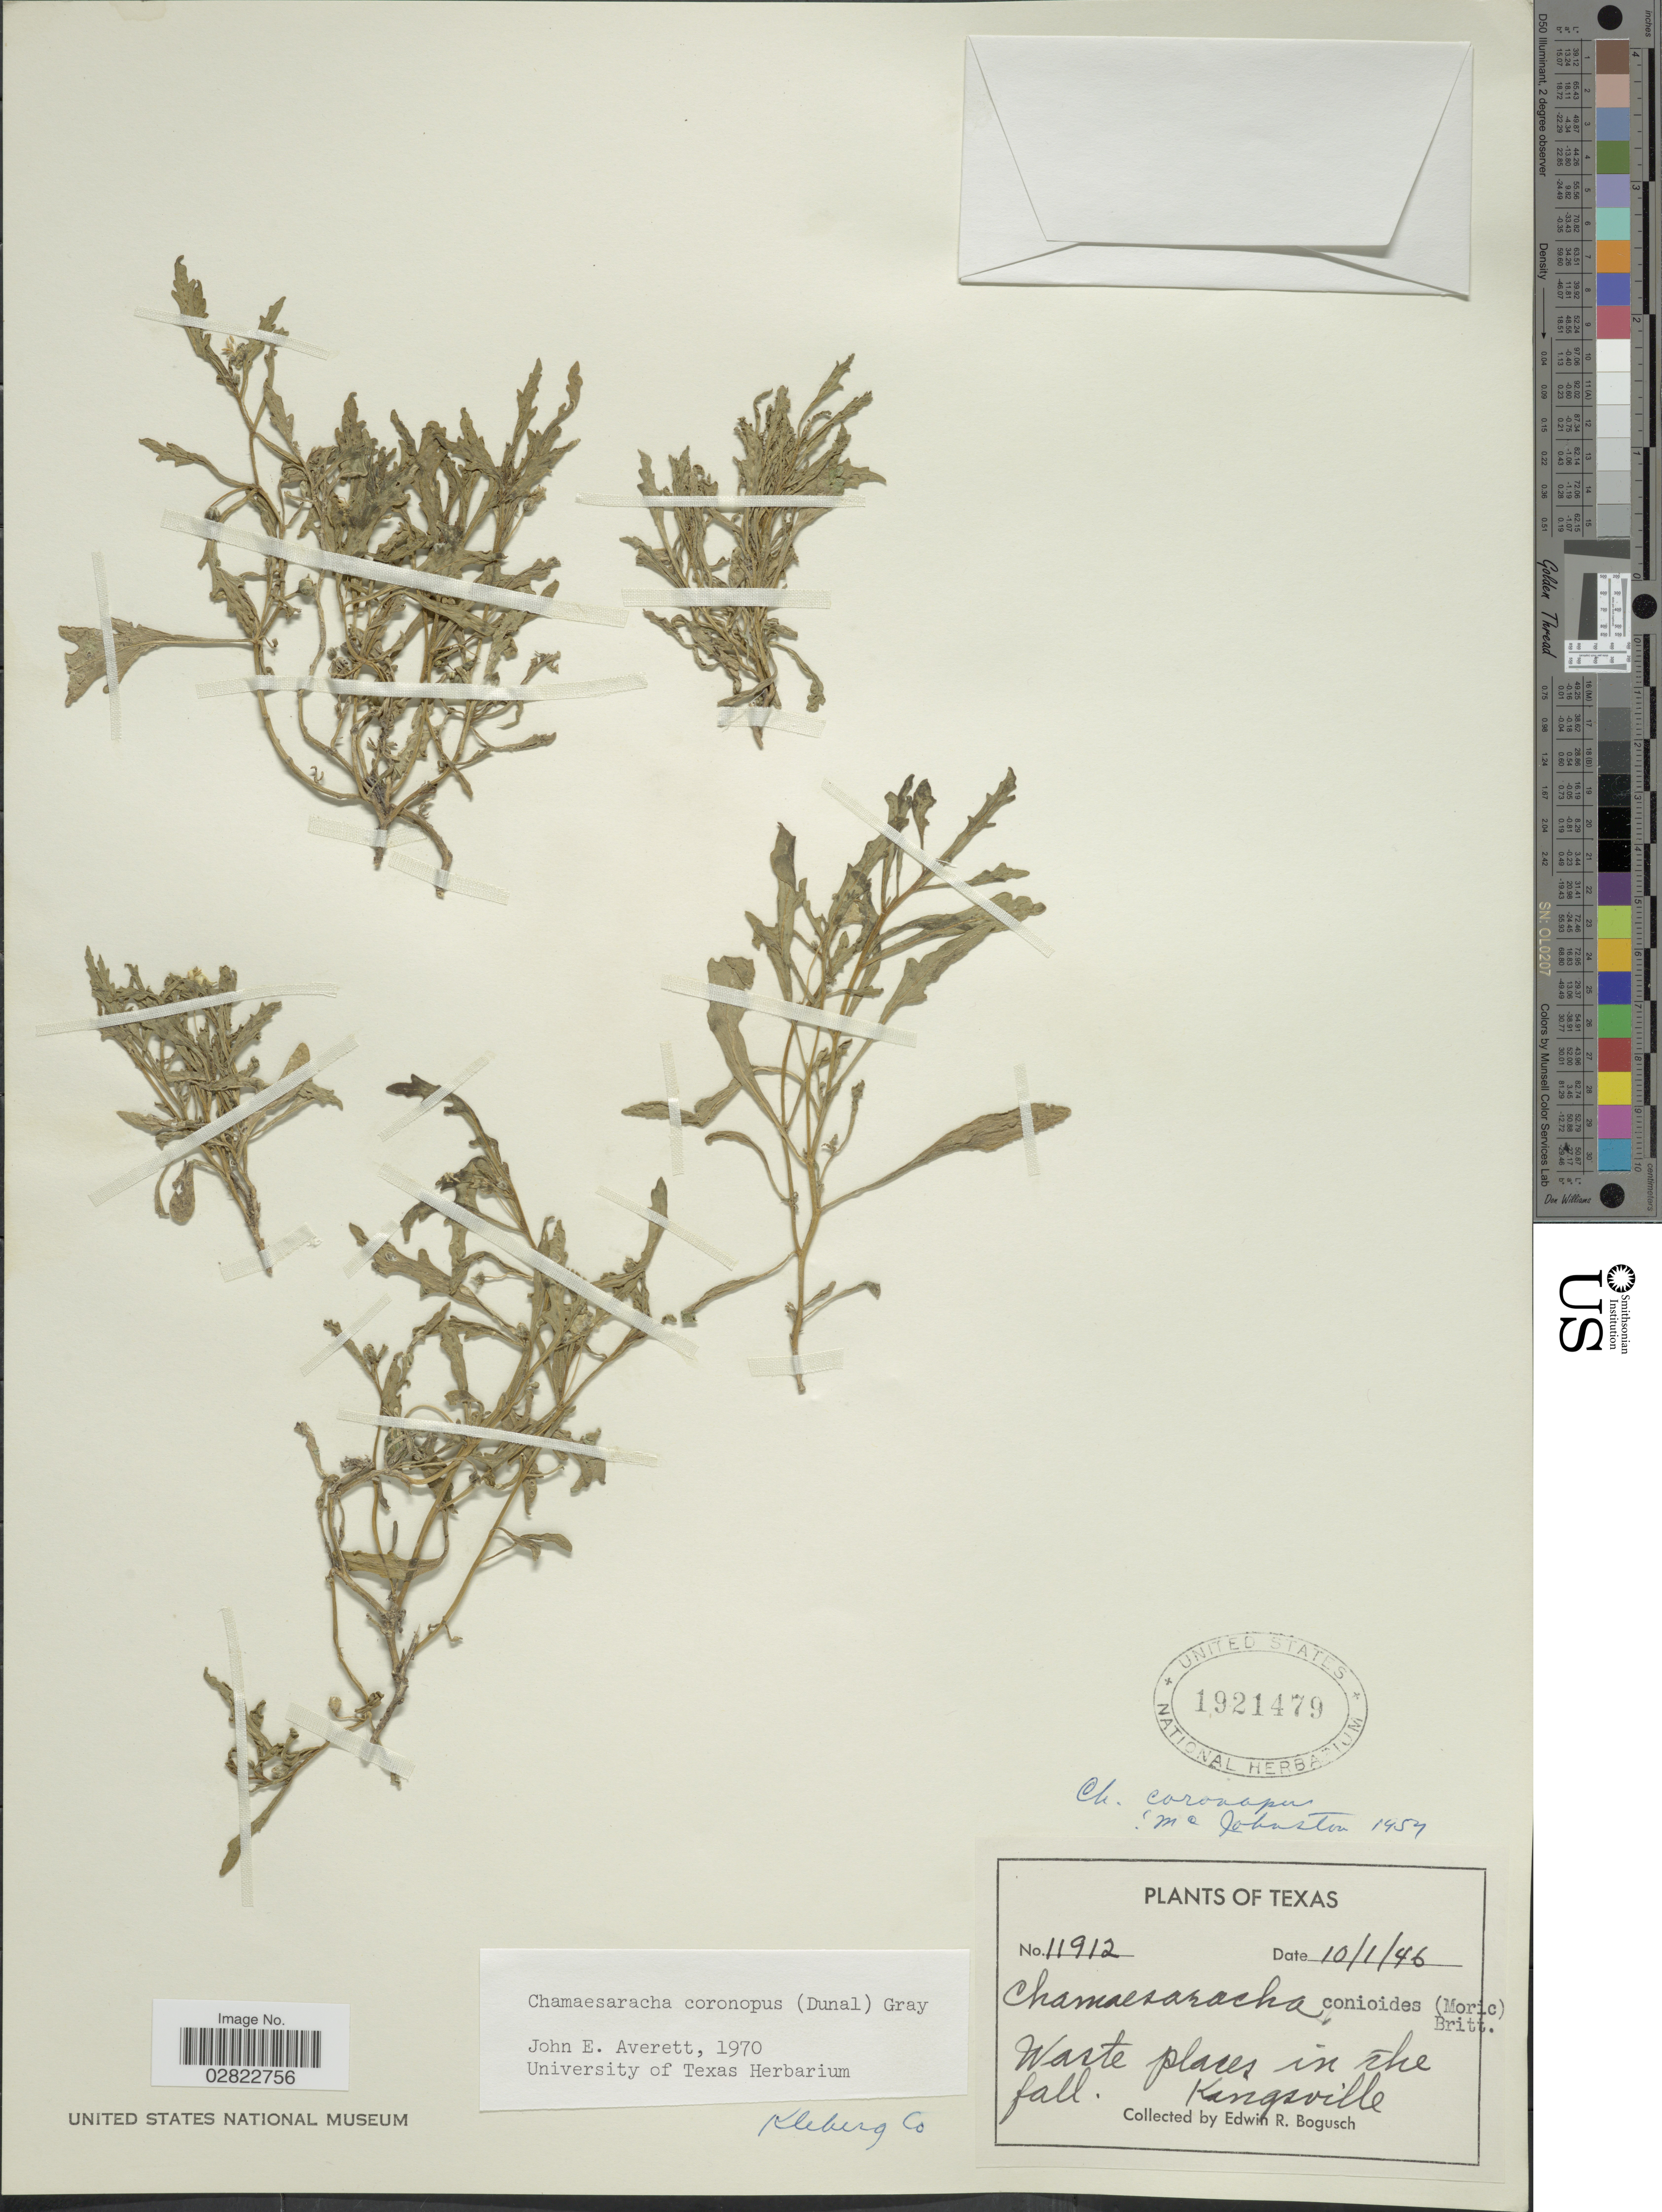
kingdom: Plantae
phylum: Tracheophyta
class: Magnoliopsida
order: Solanales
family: Solanaceae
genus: Chamaesaracha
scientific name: Chamaesaracha coronopus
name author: (Dunal) A. Gray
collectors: E. Bogusch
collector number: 11912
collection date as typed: Transcribed d/m/y: 1/10/46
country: United States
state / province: Texas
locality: Waste places in the fall, Kingsville.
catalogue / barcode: US 1921479